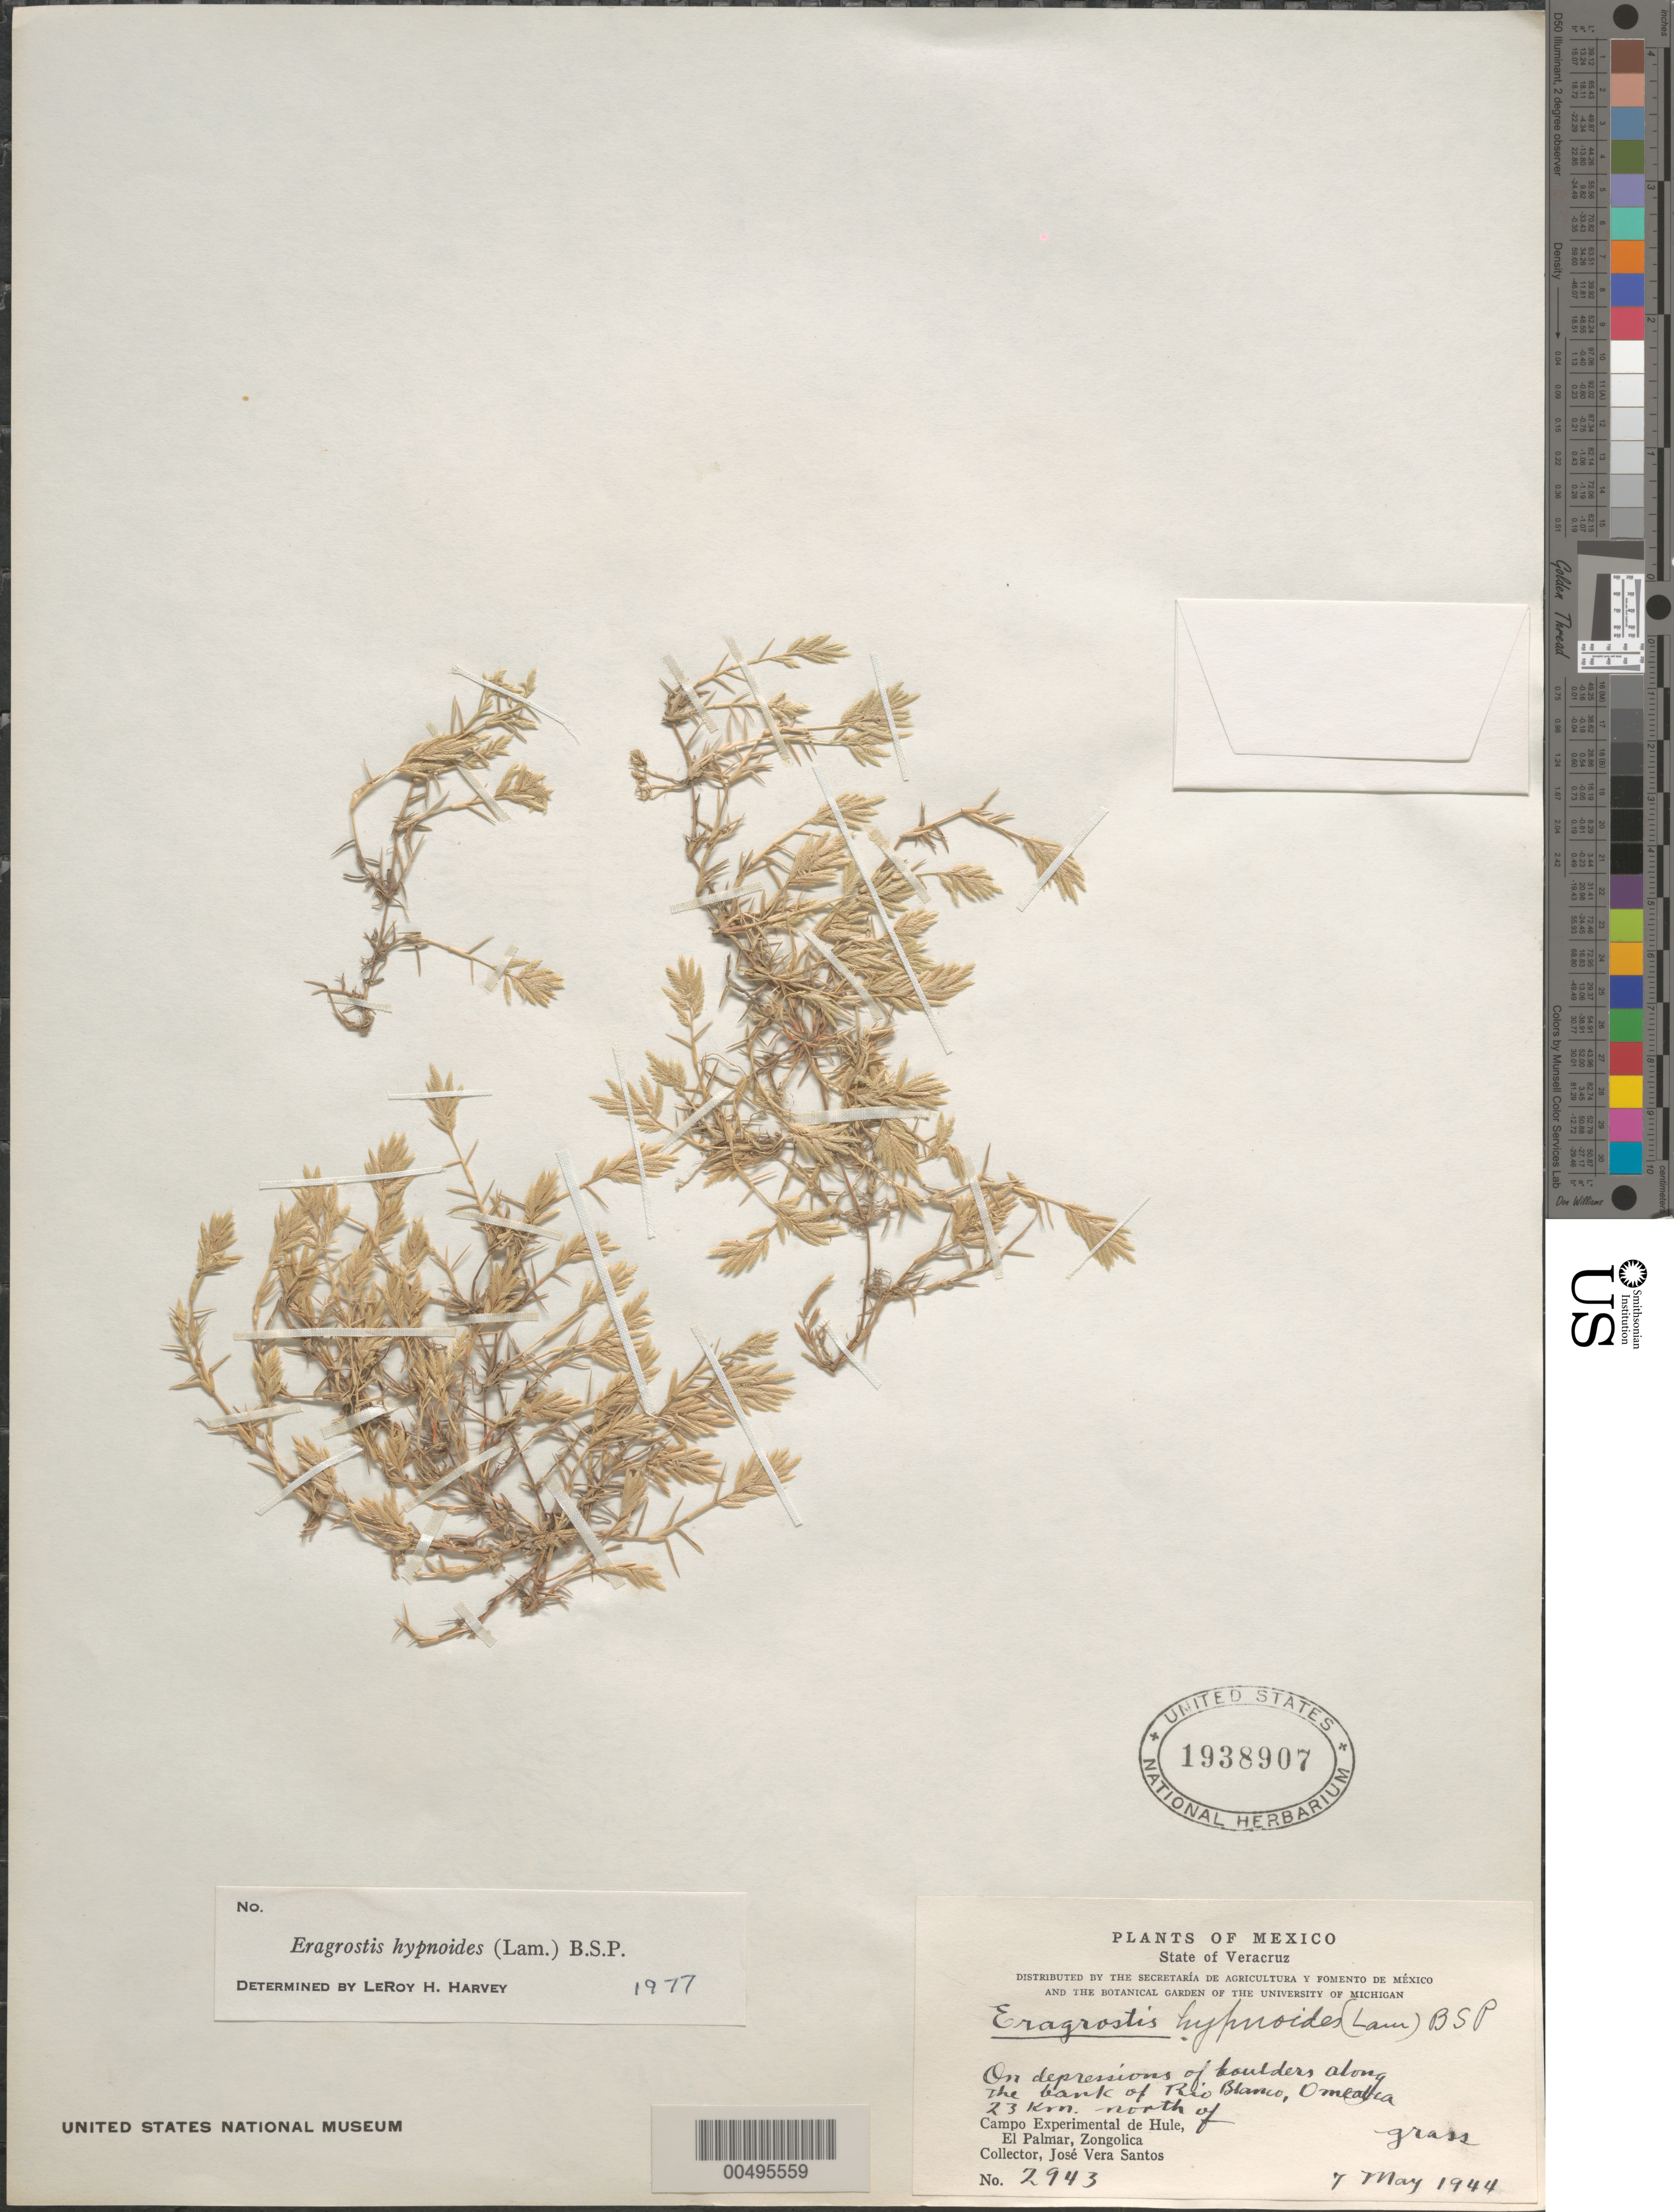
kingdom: Plantae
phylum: Tracheophyta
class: Liliopsida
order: Poales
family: Poaceae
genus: Eragrostis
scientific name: Eragrostis hypnoides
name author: (Lam.) Britton, Stearns & Poggenb.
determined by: Harvey, L. H.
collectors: J. V. Santos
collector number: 2943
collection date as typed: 7 May 1944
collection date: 1944-05-07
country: Mexico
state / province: Veracruz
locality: Along the bank of Rio Blanco, Omealca, 23 km N of Campo Experimental de Hule, El Palmar, Zongolica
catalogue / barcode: US 1938907